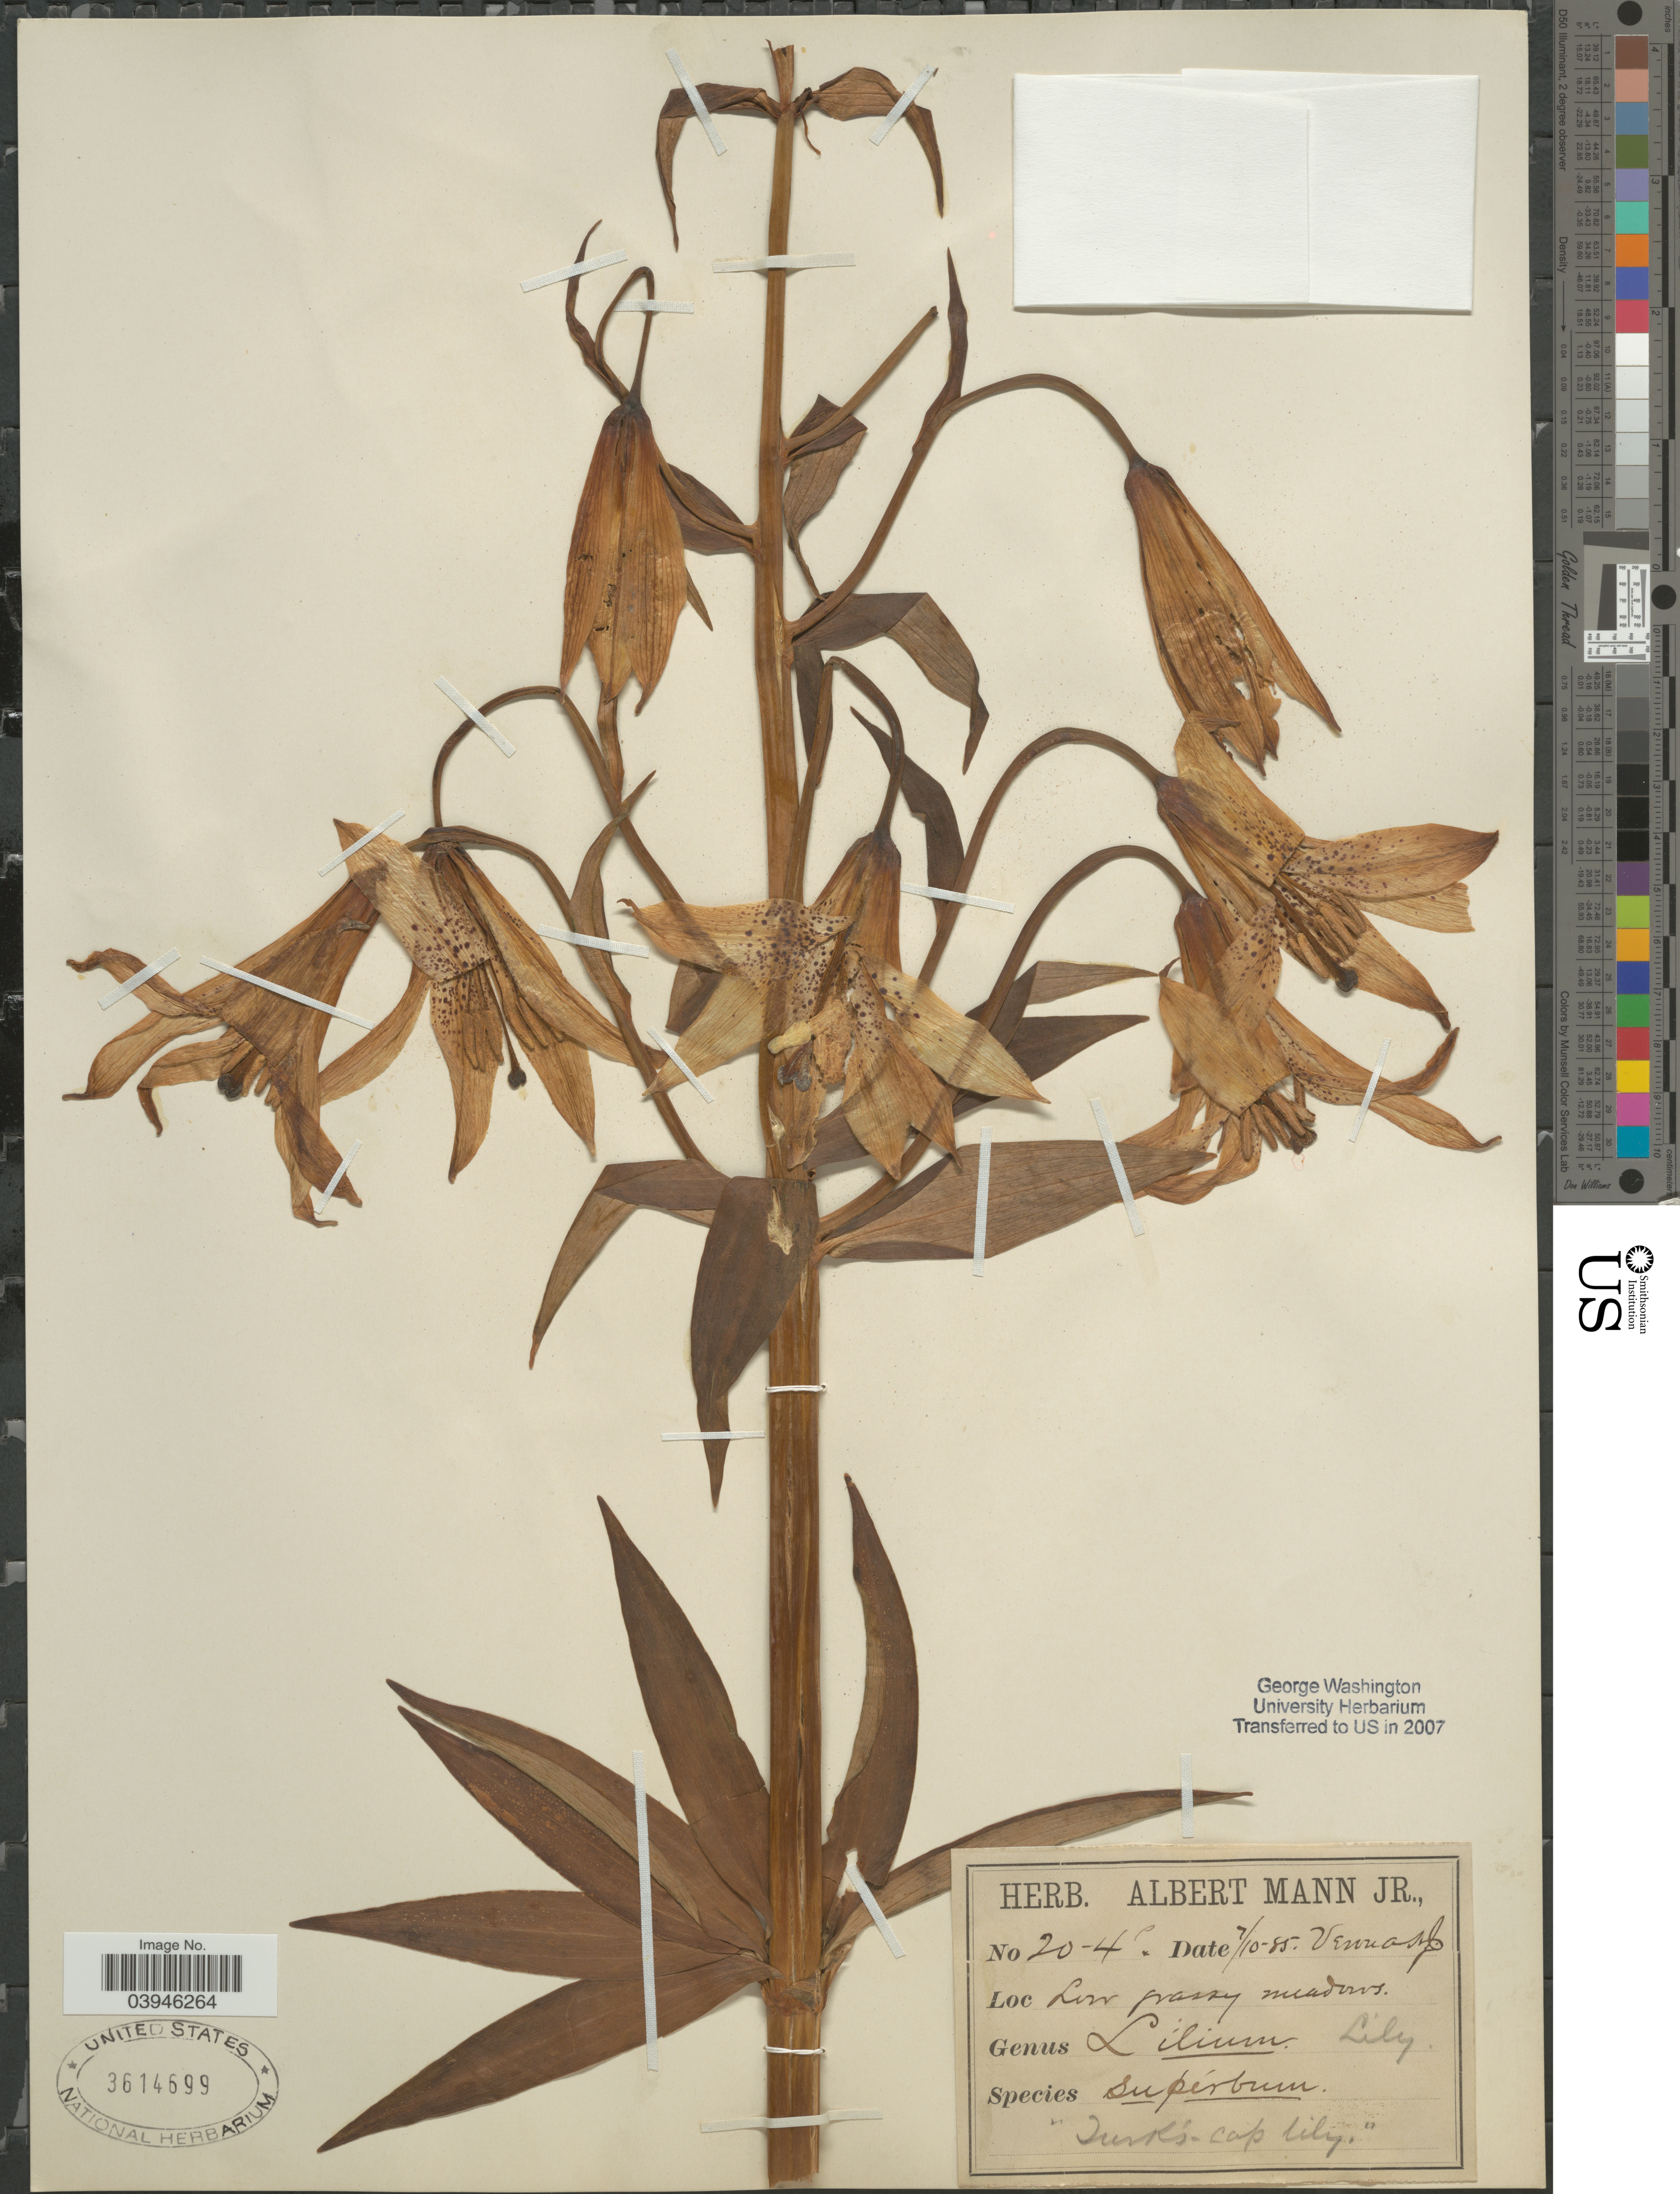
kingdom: Plantae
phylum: Tracheophyta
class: Liliopsida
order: Liliales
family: Liliaceae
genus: Lilium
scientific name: Lilium superbum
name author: L.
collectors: Ex herb. Albert Mann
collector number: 20-4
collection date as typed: Transcribed d/m/y: 7/10/85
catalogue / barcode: US 3614699